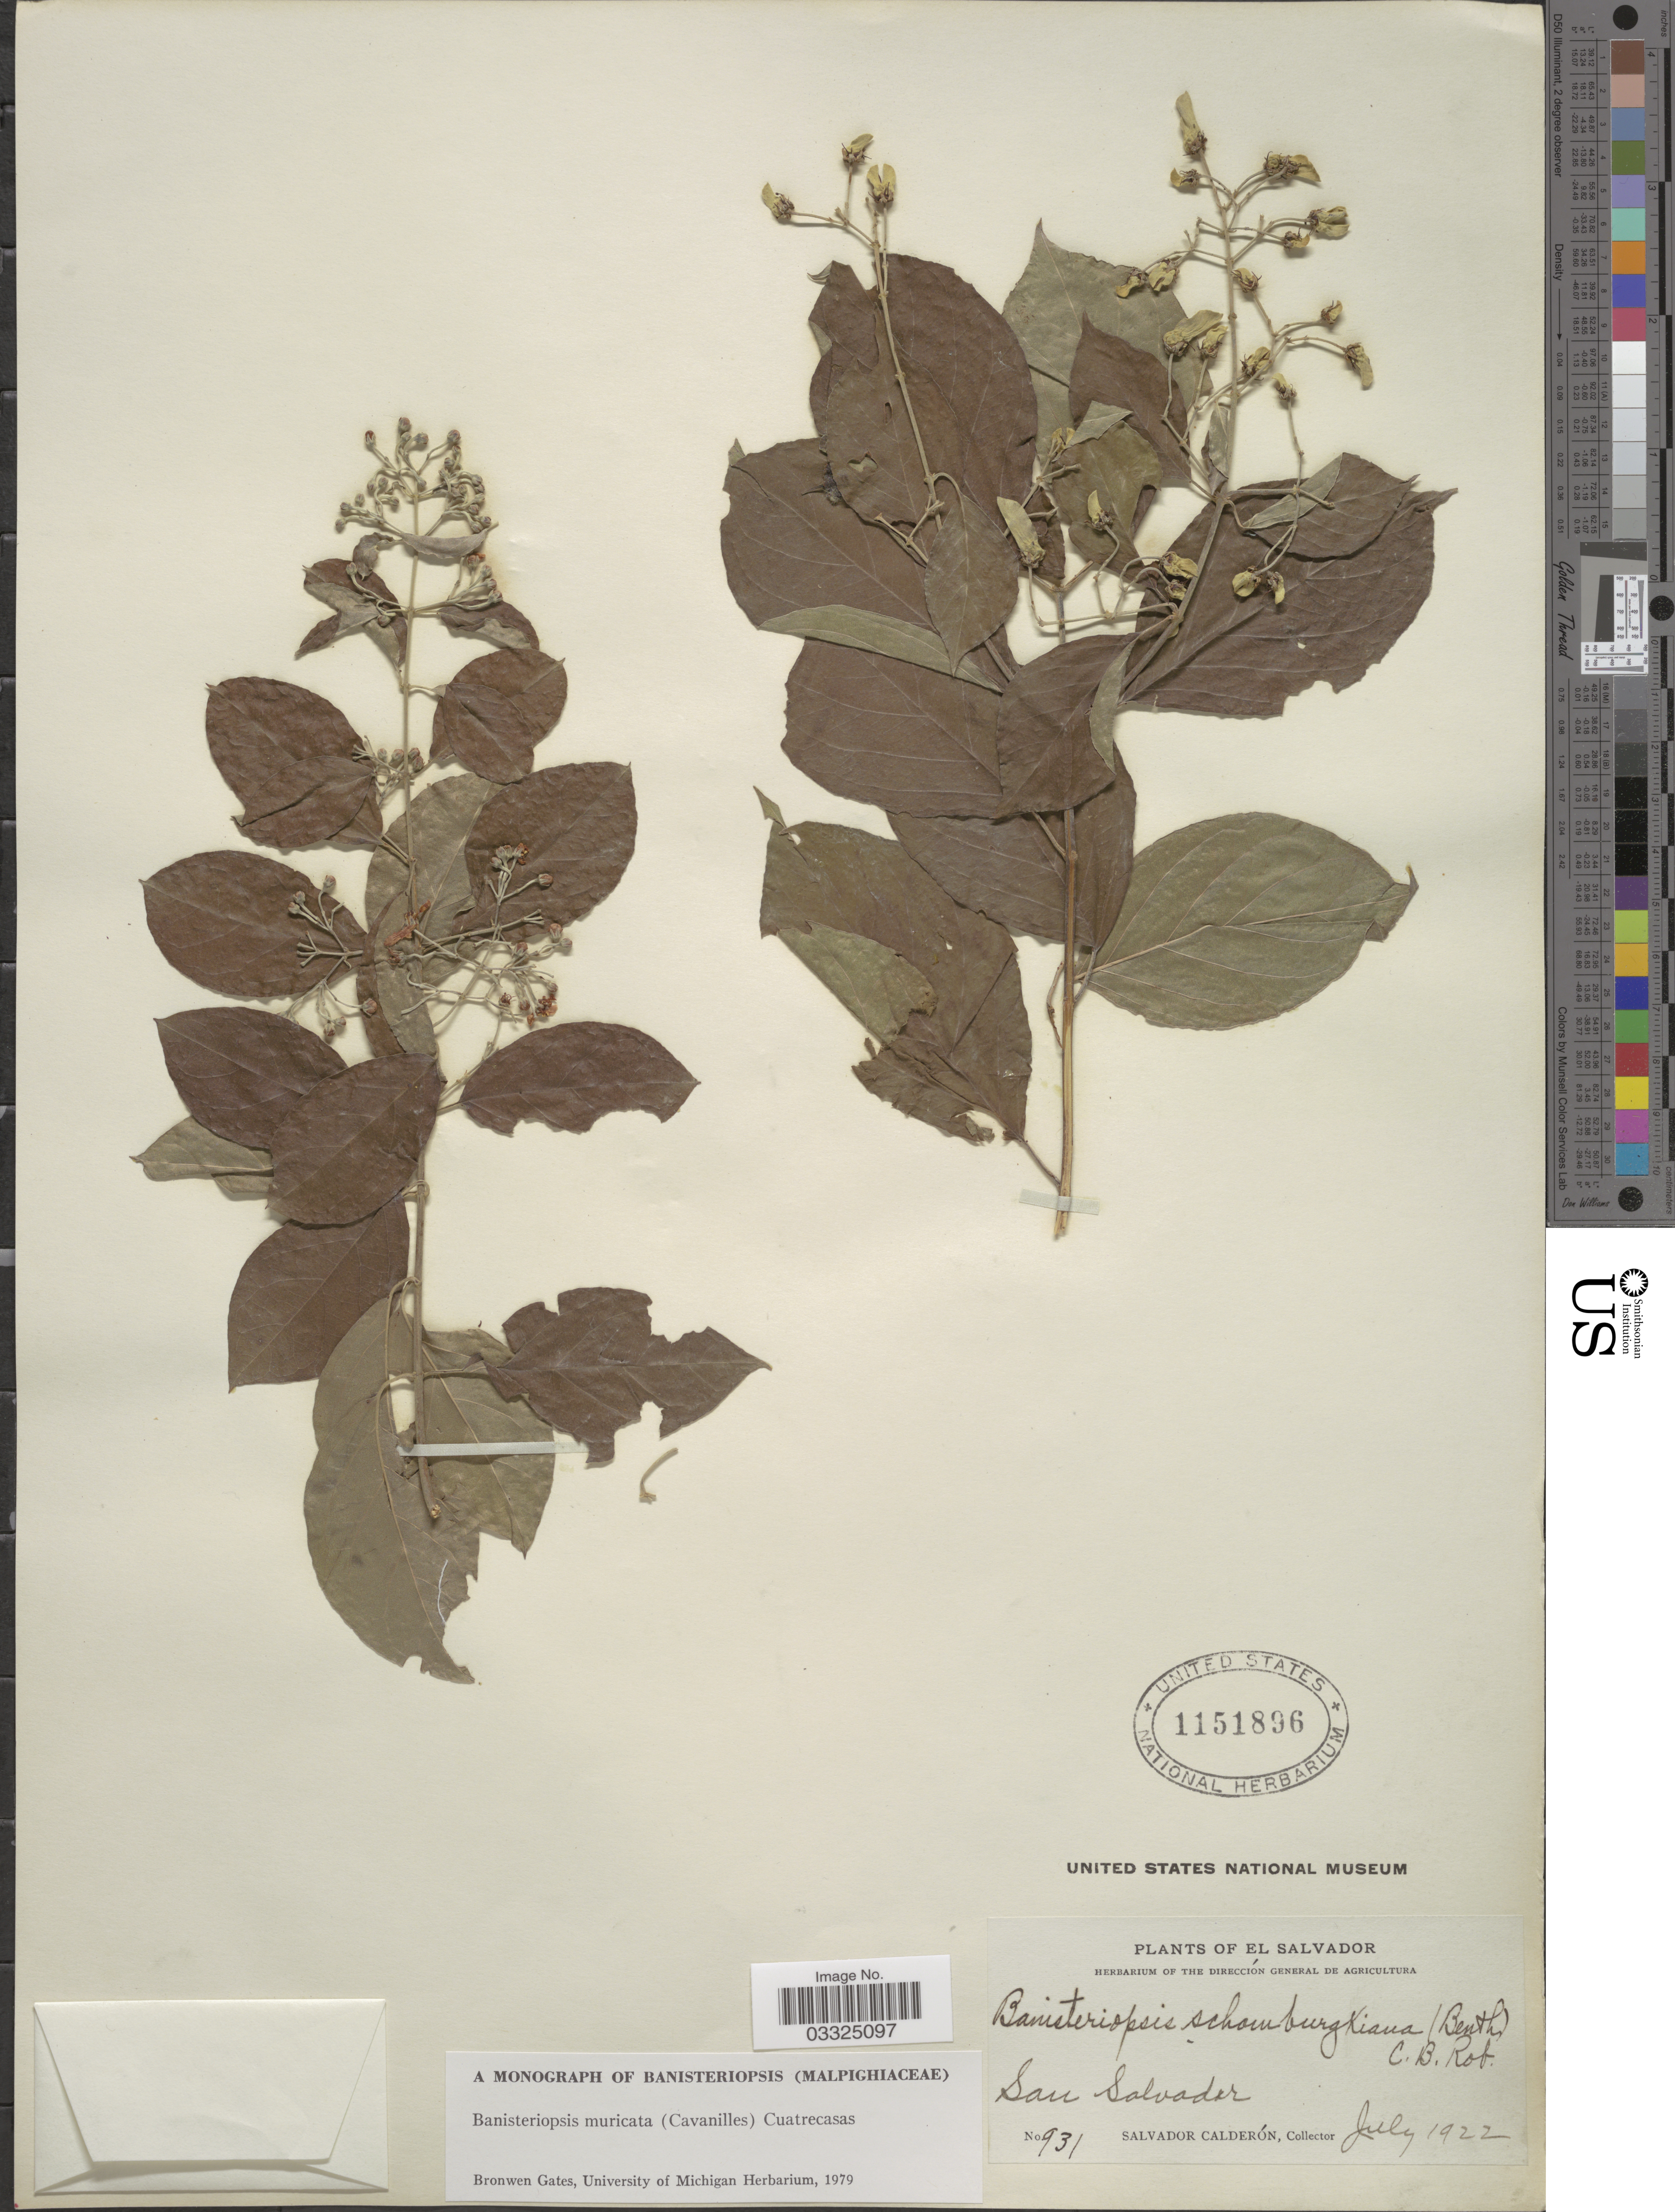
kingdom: Plantae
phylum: Tracheophyta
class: Magnoliopsida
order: Malpighiales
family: Malpighiaceae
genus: Banisteriopsis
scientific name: Banisteriopsis muricata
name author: (Cav.) Cuatrec.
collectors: S. Calderón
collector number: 931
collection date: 1922-07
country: El Salvador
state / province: San Salvador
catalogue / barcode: US 1151896